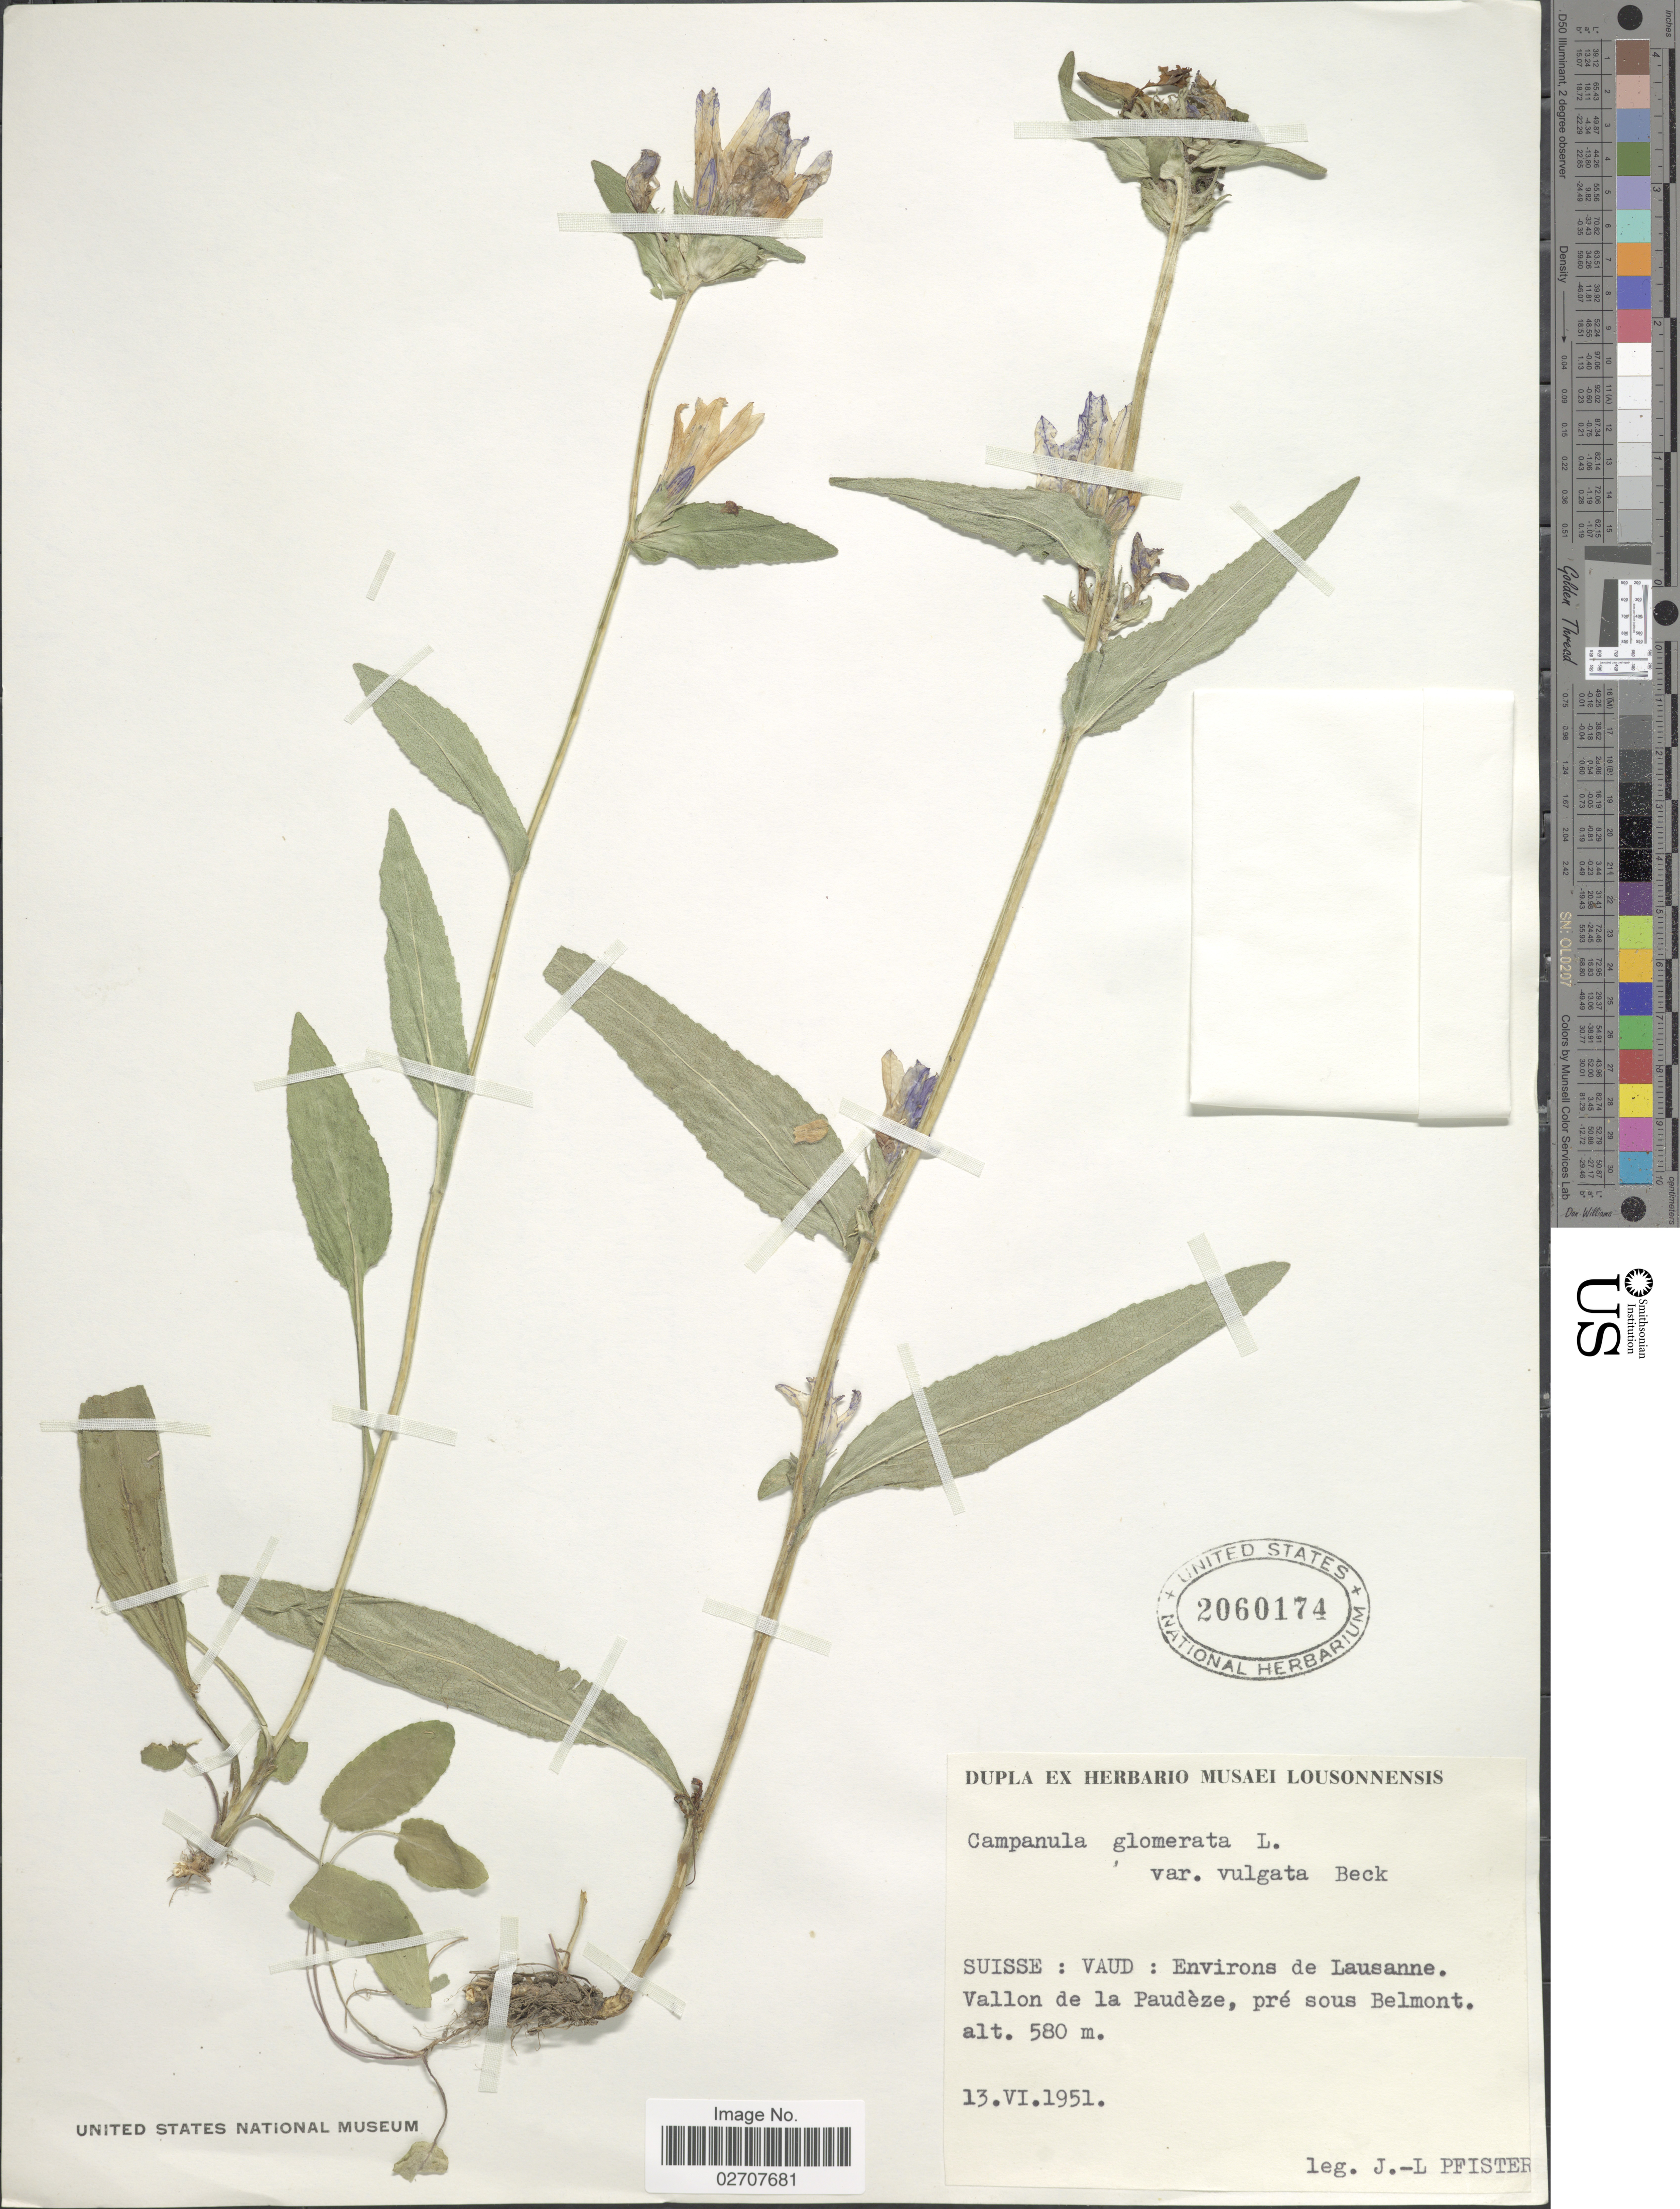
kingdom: Plantae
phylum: Tracheophyta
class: Magnoliopsida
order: Asterales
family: Campanulaceae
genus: Campanula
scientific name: Campanula glomerata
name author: L.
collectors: J. Pfister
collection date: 1951-06-13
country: Switzerland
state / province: Vaud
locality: Suisse: Environs de Lausanne. Vallon de la Paudeze, pre sous Belmont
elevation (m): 580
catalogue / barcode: US 2060174